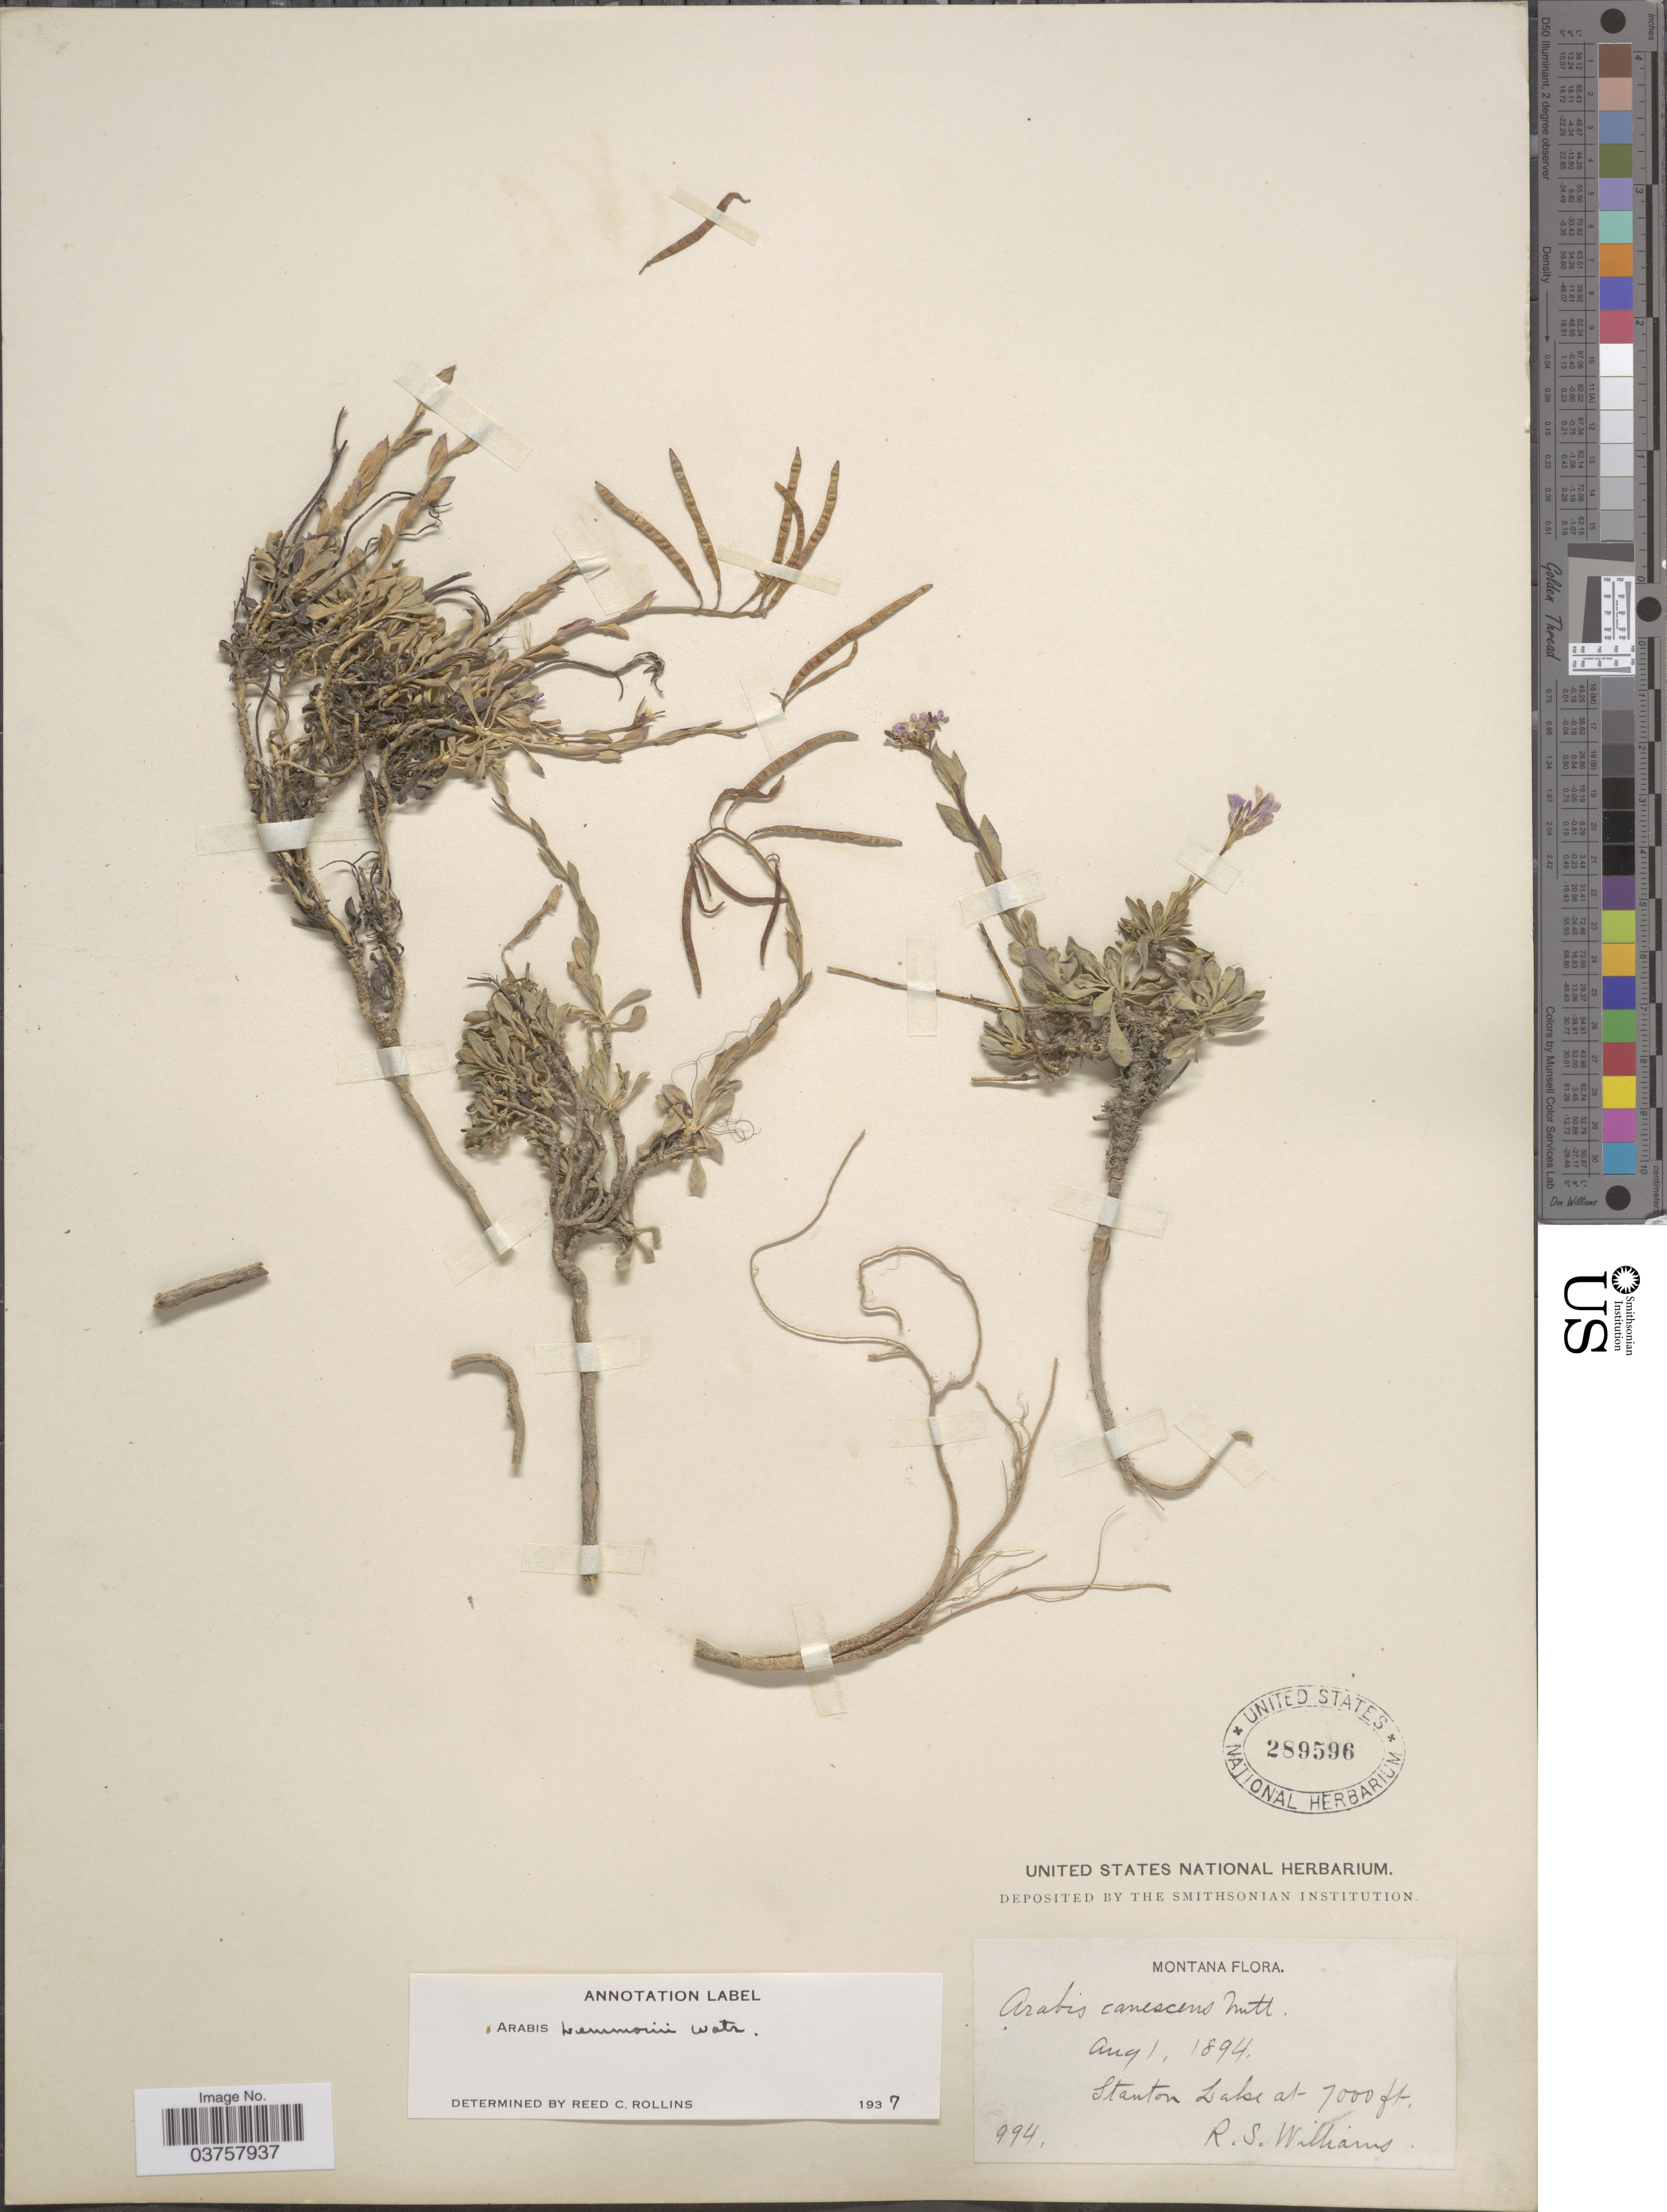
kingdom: Plantae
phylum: Tracheophyta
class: Magnoliopsida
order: Brassicales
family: Brassicaceae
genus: Arabis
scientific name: Arabis lemmonii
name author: S. Watson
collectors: R. S. Williams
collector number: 994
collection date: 1894-08-01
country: United States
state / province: Montana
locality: Stanton Lake.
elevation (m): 2134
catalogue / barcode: US 289596